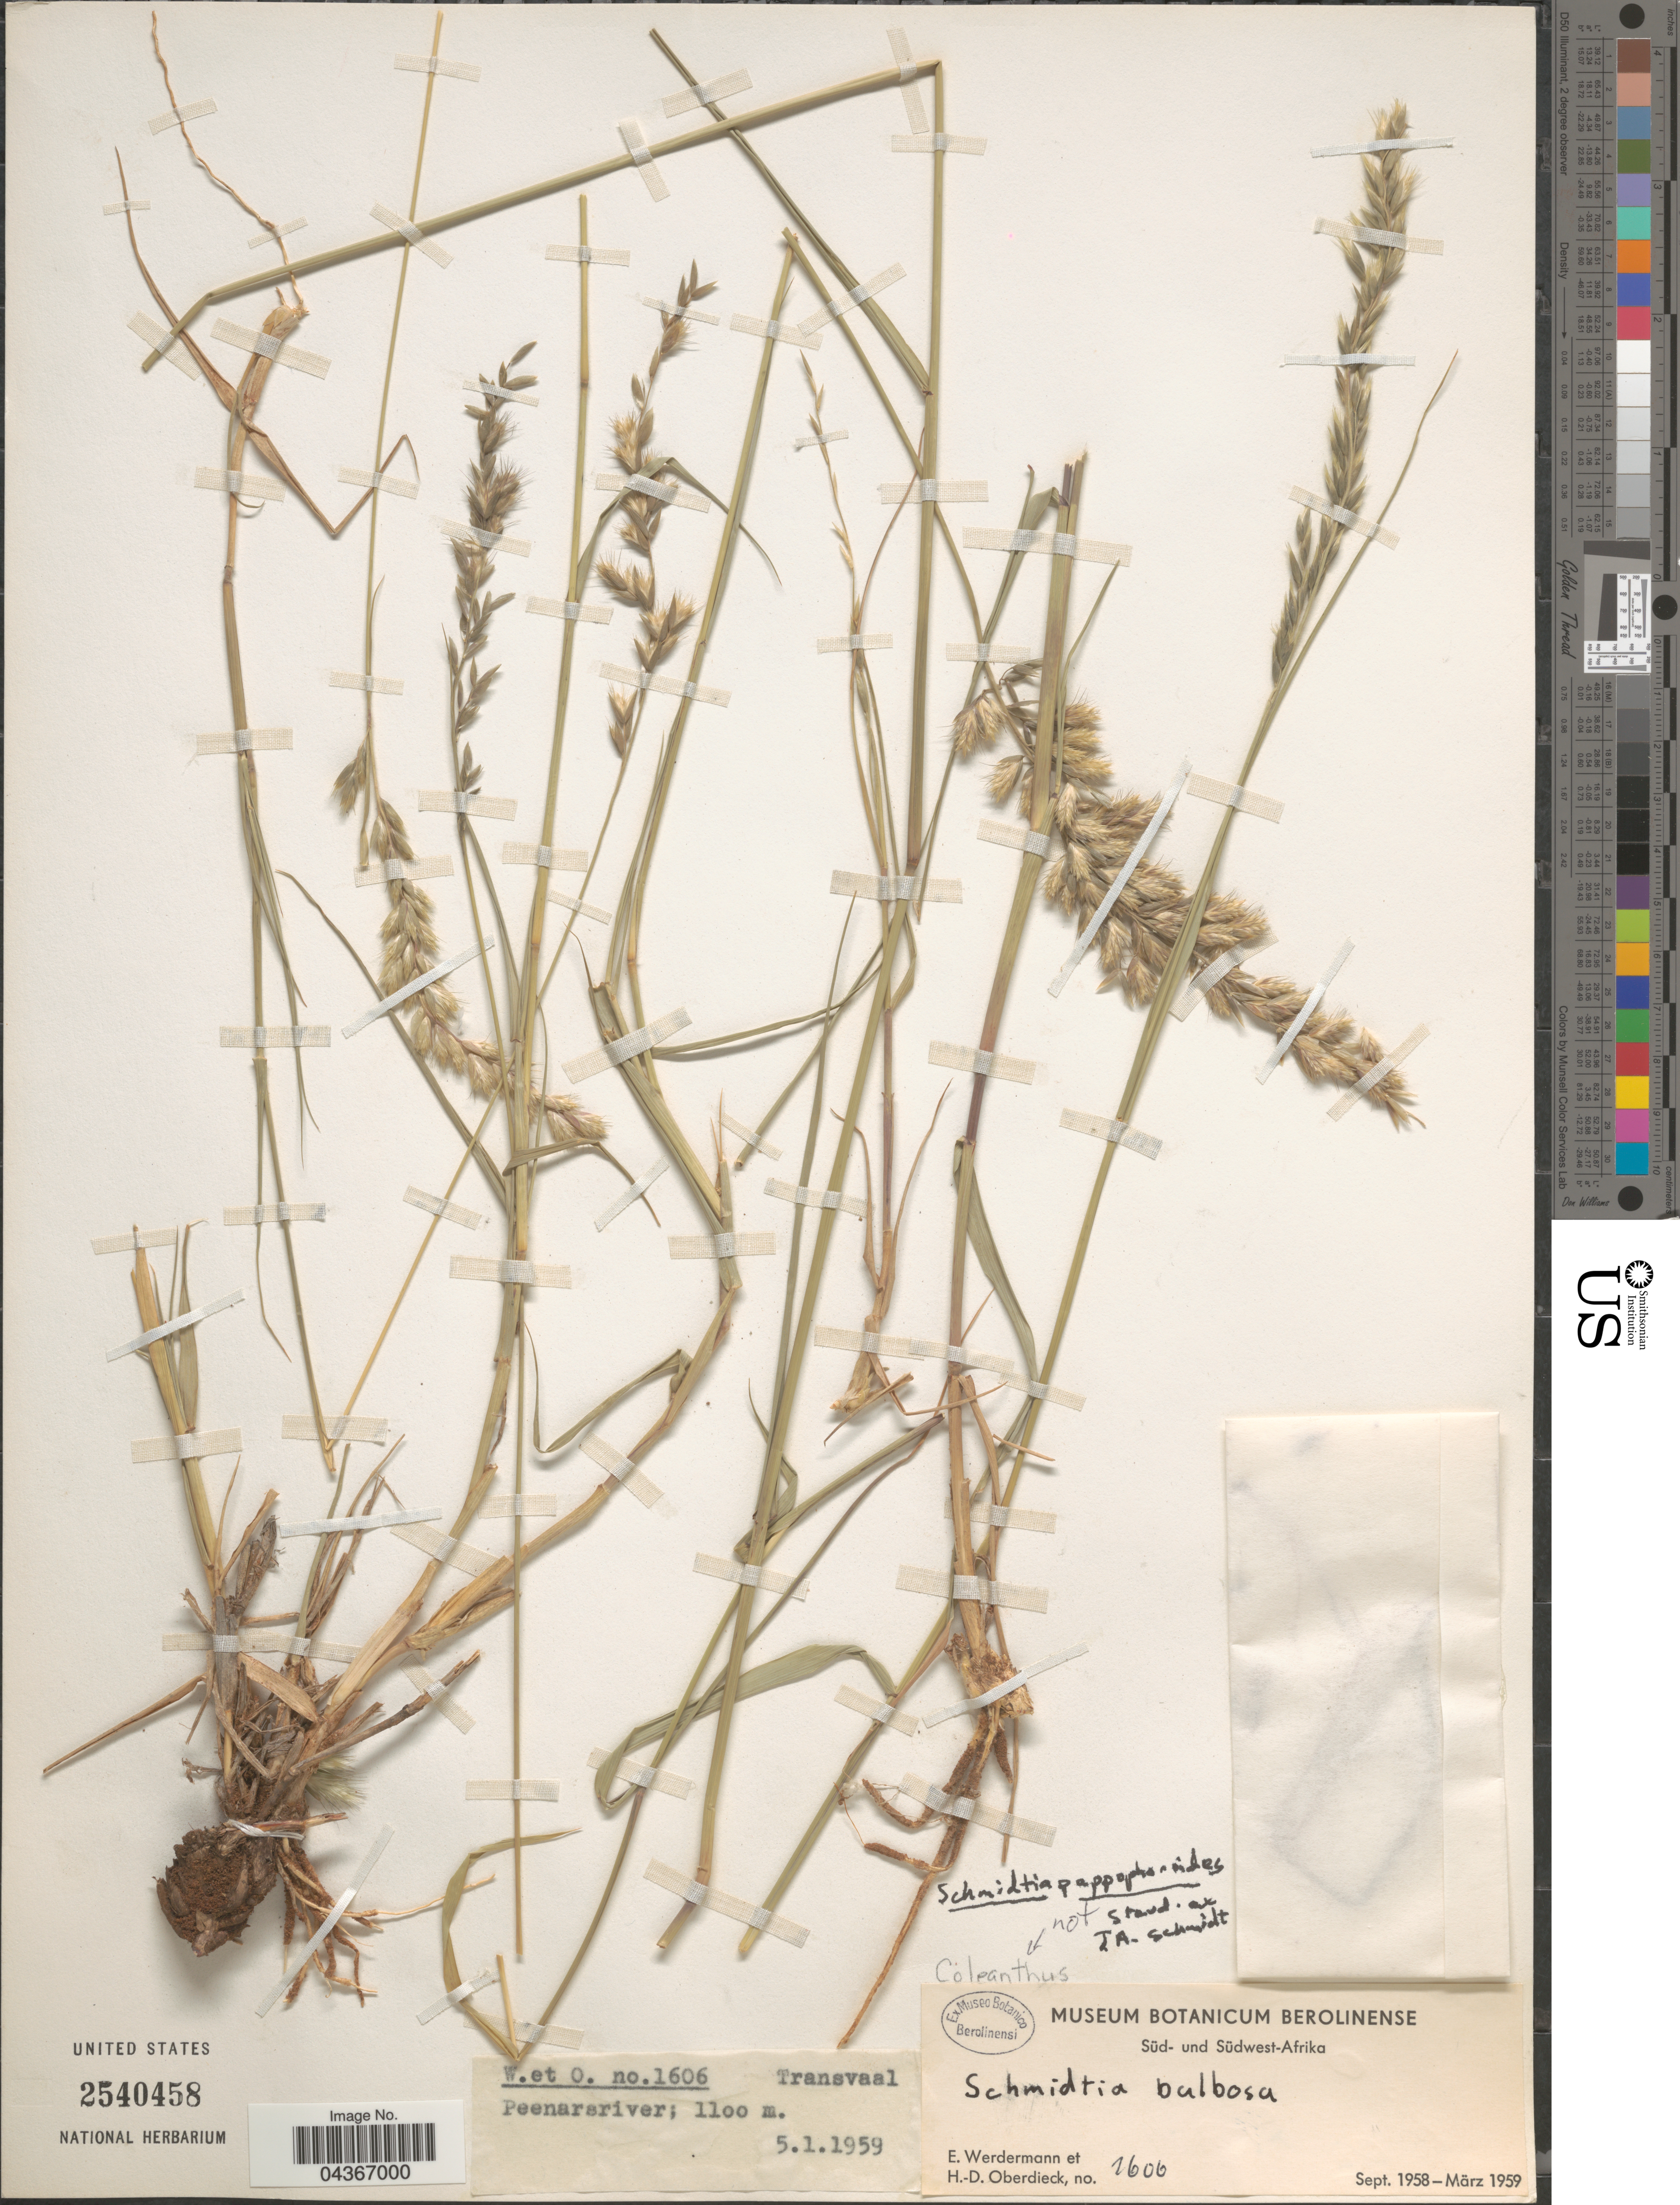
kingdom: Plantae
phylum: Tracheophyta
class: Liliopsida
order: Poales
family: Poaceae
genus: Schmidtia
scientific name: Schmidtia pappophoroides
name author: Steud. ex J.A. Schmidt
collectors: E. Werdermann & H. Oberdieck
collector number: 1606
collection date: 1959-01-05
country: South Africa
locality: Transvaal. Peenarsriver.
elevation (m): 1100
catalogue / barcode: US 2540458